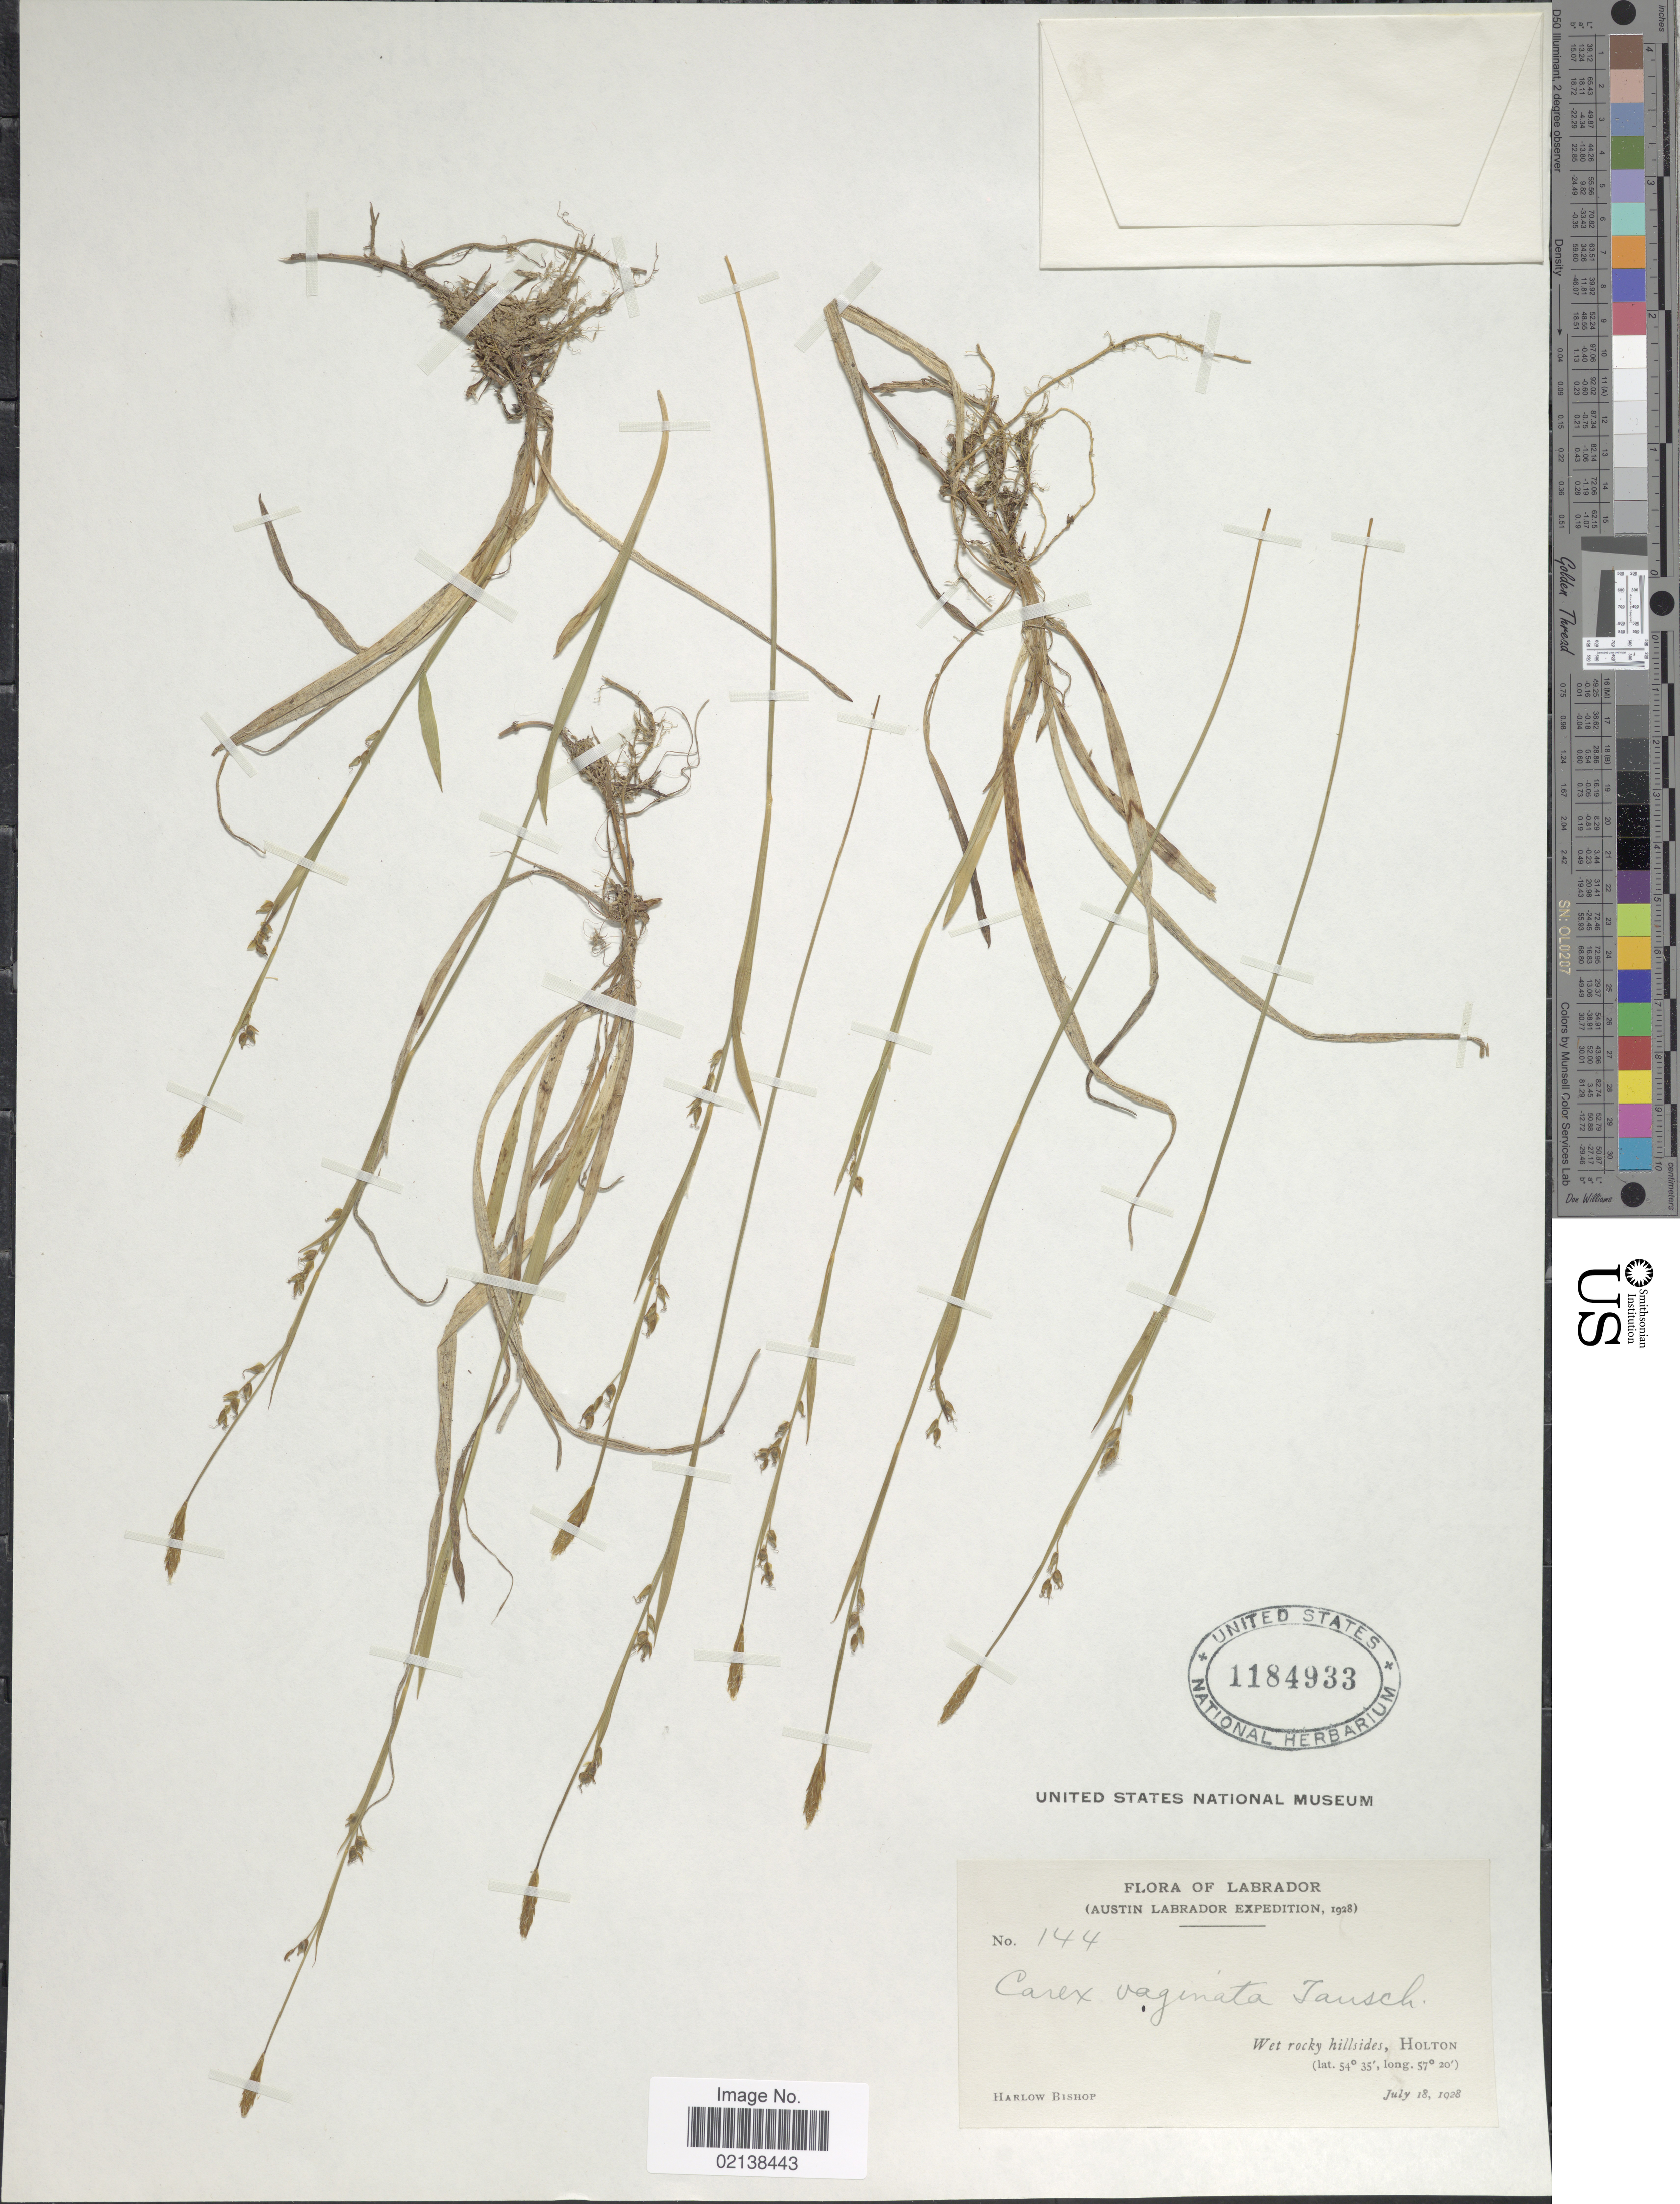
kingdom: Plantae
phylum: Tracheophyta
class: Liliopsida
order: Poales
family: Cyperaceae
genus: Carex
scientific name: Carex vaginata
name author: Tausch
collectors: H. Bishop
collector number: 144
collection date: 1928-07-18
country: Canada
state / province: Newfoundland and Labrador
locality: Labrador, Austin Labrador, wet rocky hillsides, Holton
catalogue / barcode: US 1184933